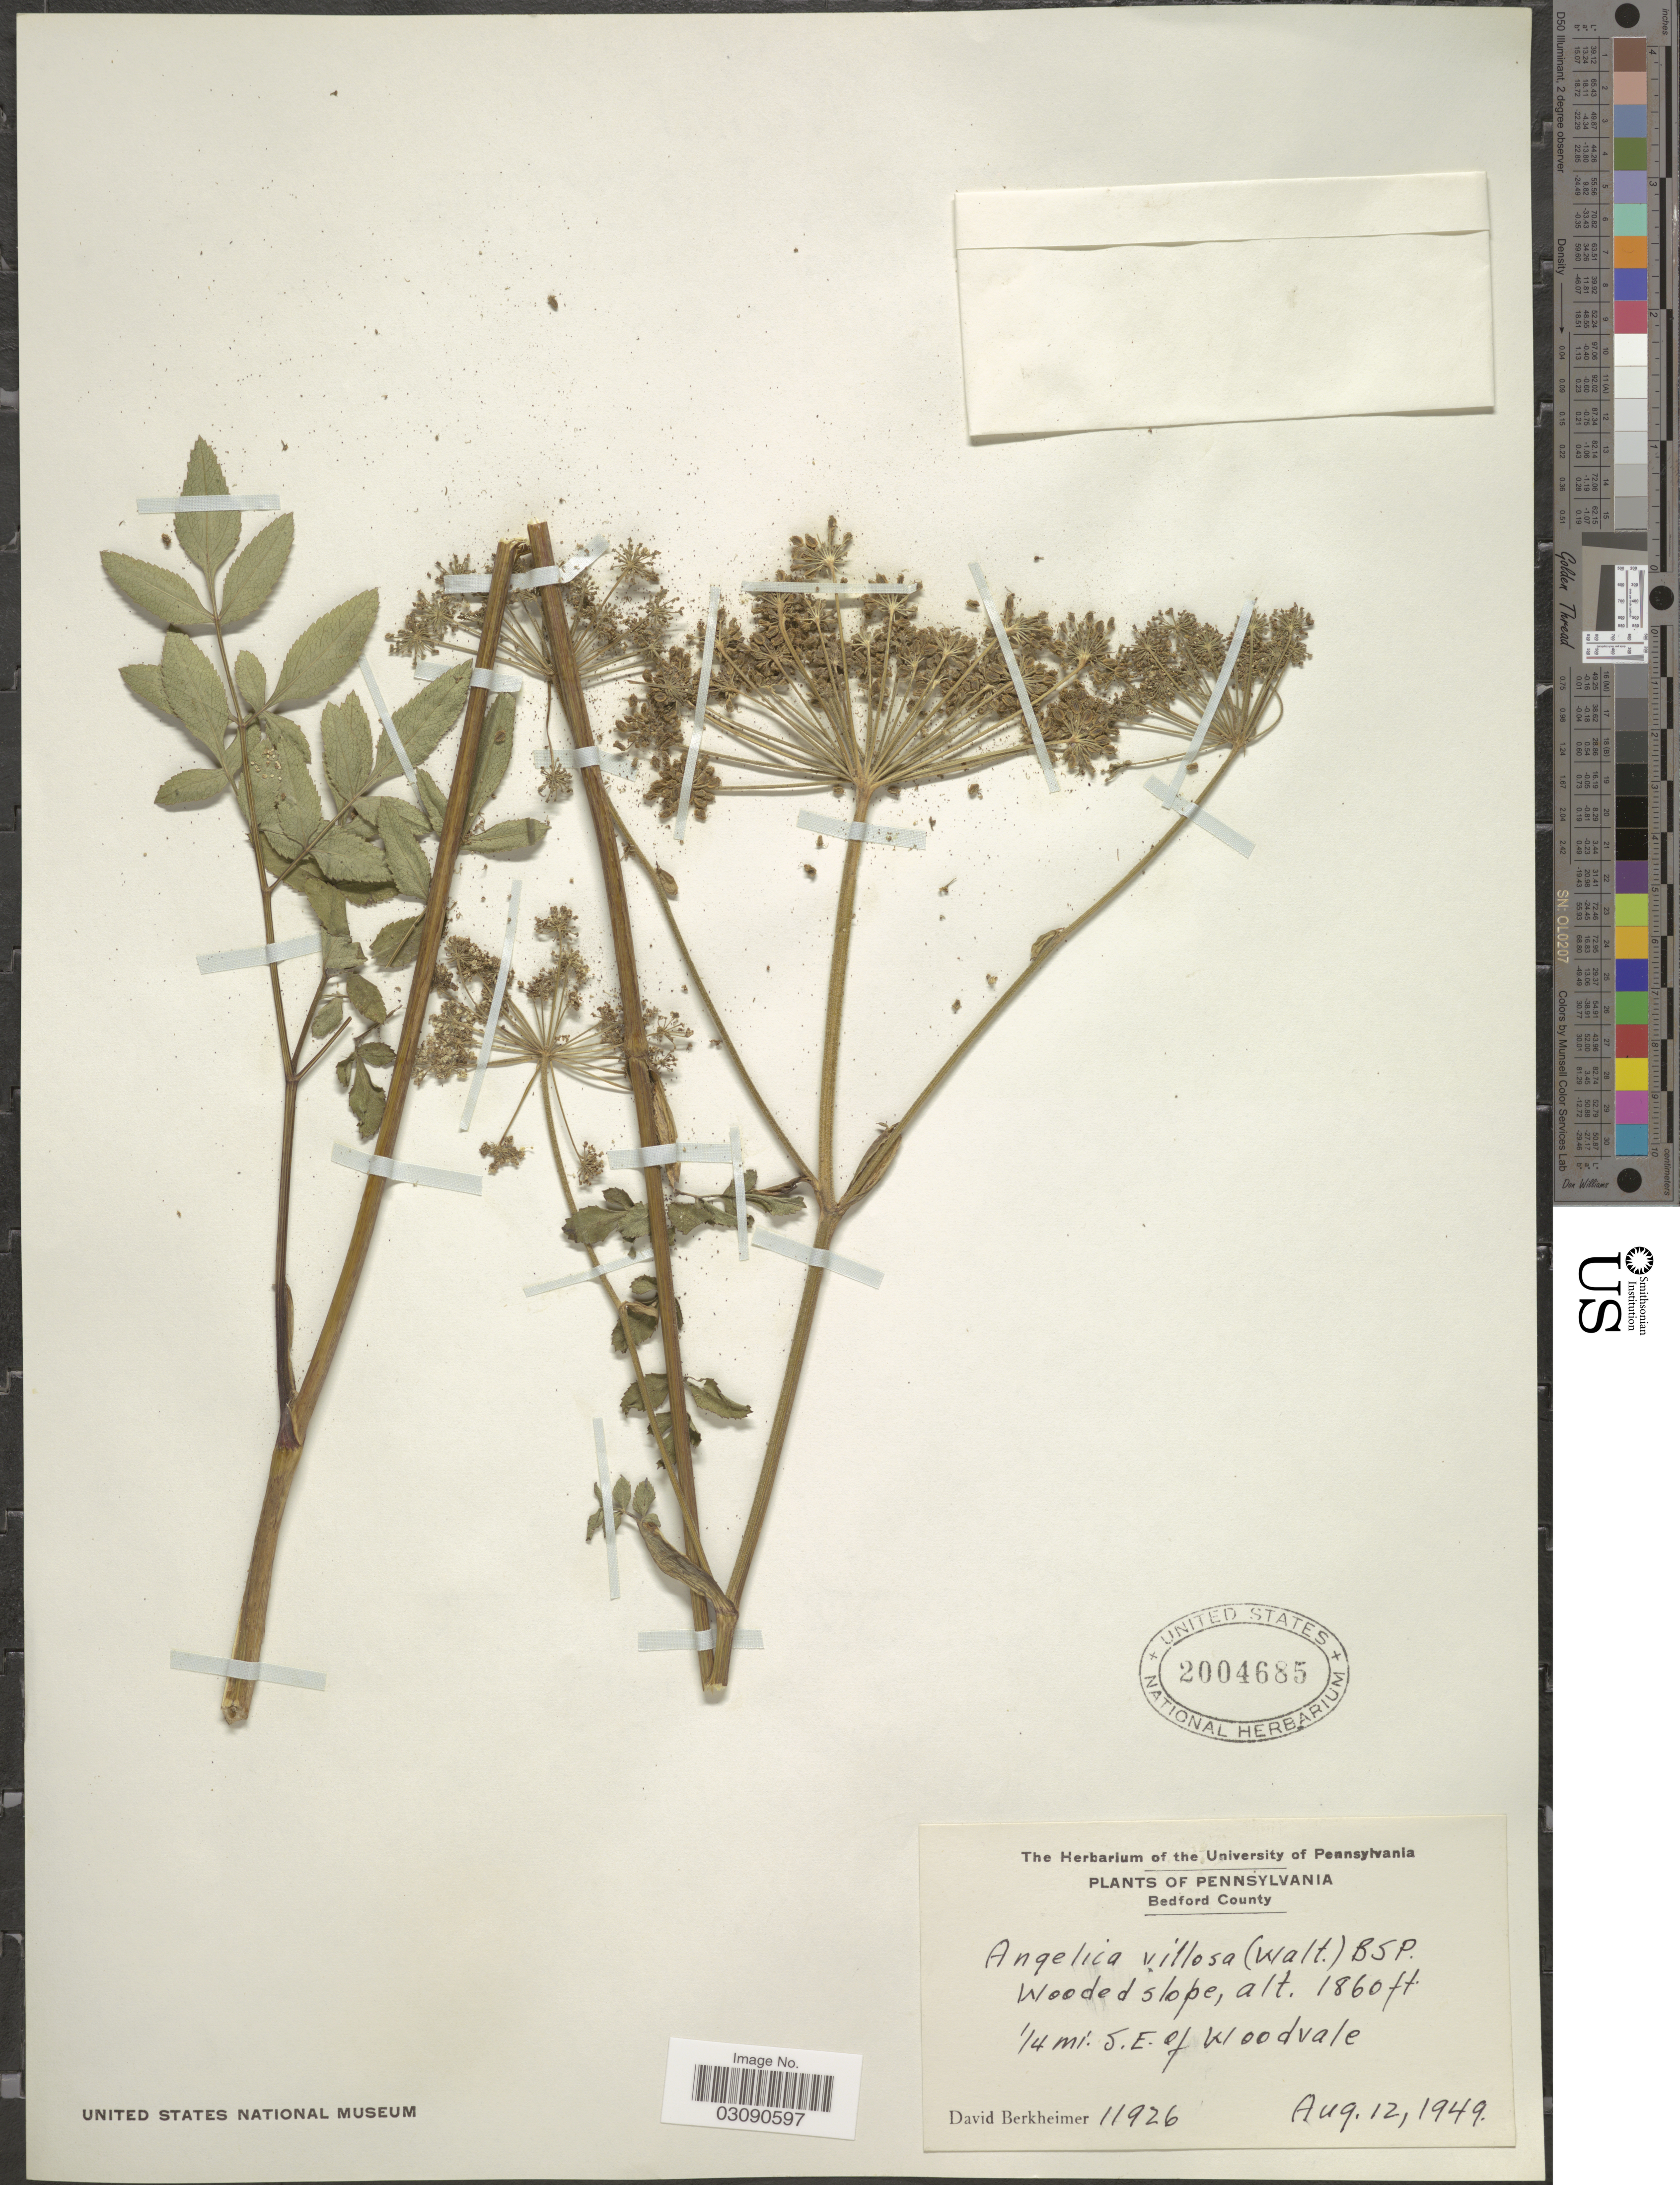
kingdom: Plantae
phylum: Tracheophyta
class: Magnoliopsida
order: Apiales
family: Apiaceae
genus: Angelica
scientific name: Angelica venenosa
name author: (Greenway) Fernald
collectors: D. Berkheimer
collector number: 11926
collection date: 1949-08-12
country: United States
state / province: Pennsylvania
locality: Bedford County. ¼ mi. S.E. of Woodvale.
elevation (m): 567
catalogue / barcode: US 2004685